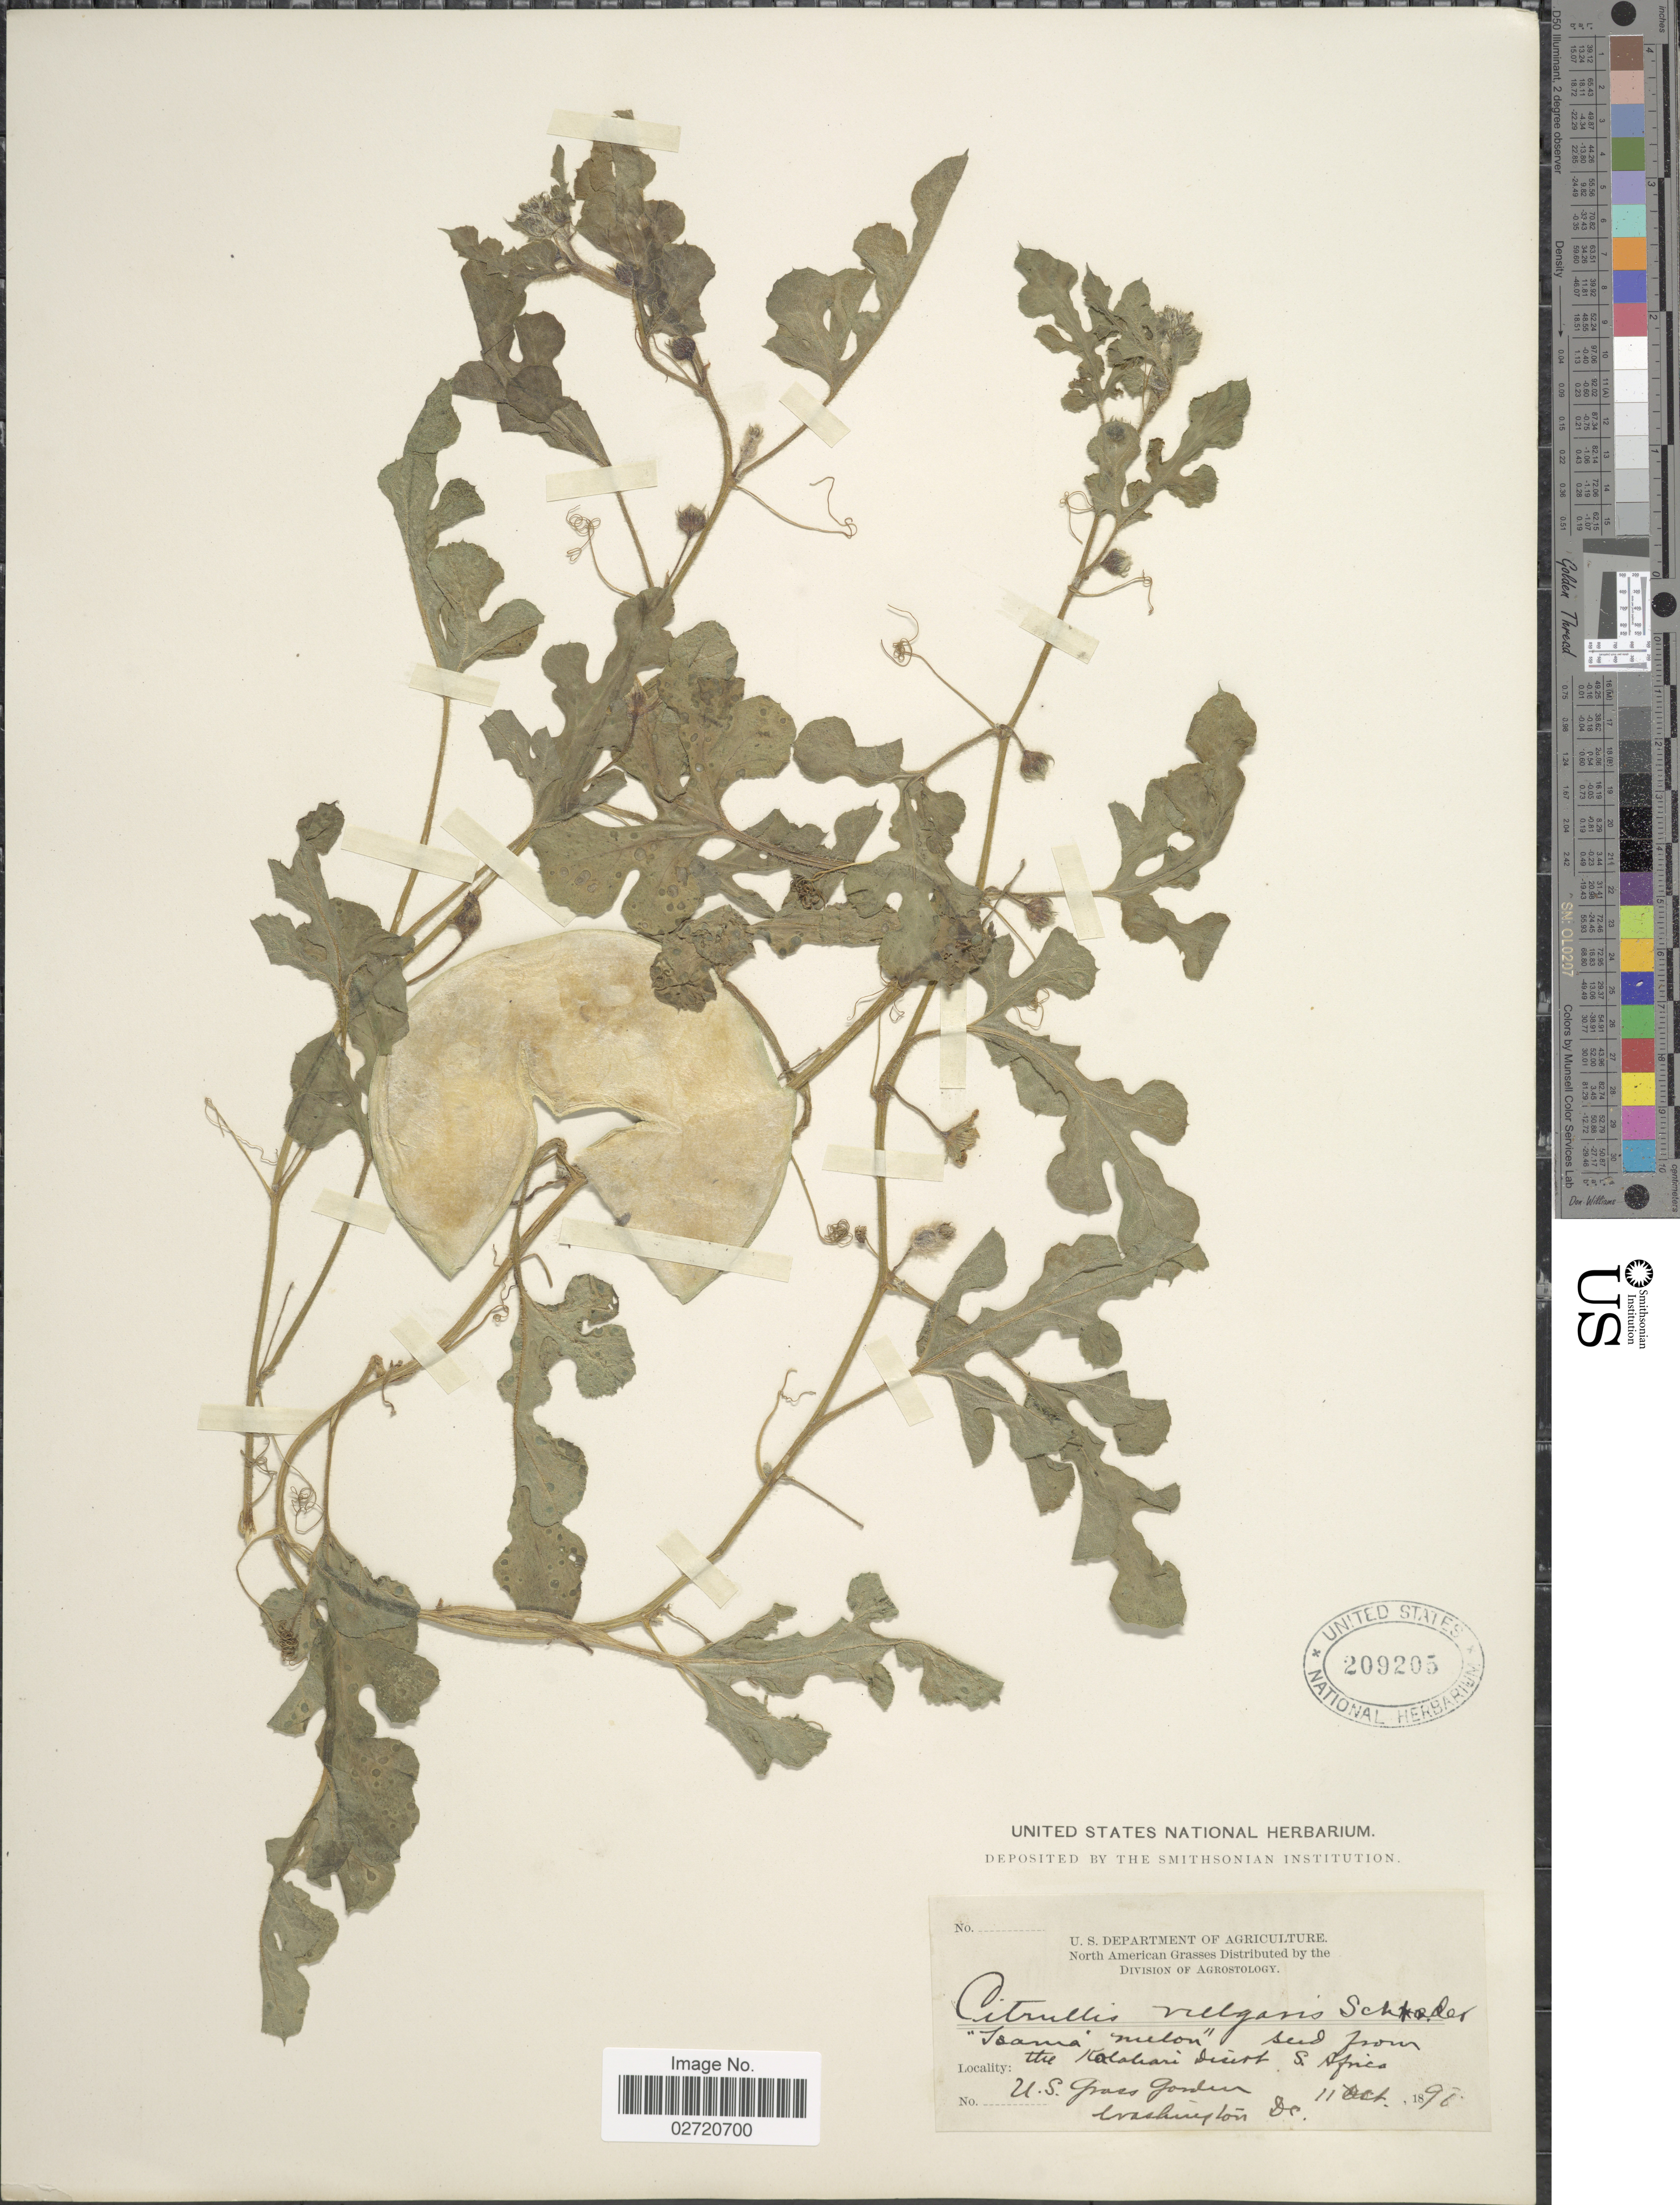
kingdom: Plantae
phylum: Tracheophyta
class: Magnoliopsida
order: Cucurbitales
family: Cucurbitaceae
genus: Citrullus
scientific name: Citrullus lanatus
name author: (Thunb.) Matsum. & Nakai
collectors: ex herb. U. S. Department of Agriculture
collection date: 1896-10-11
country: United States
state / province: District of Columbia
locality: Seed from the Kalahari desert, S. Africa. U.S. Grass Garden, Washington, DC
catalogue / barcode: US 209205